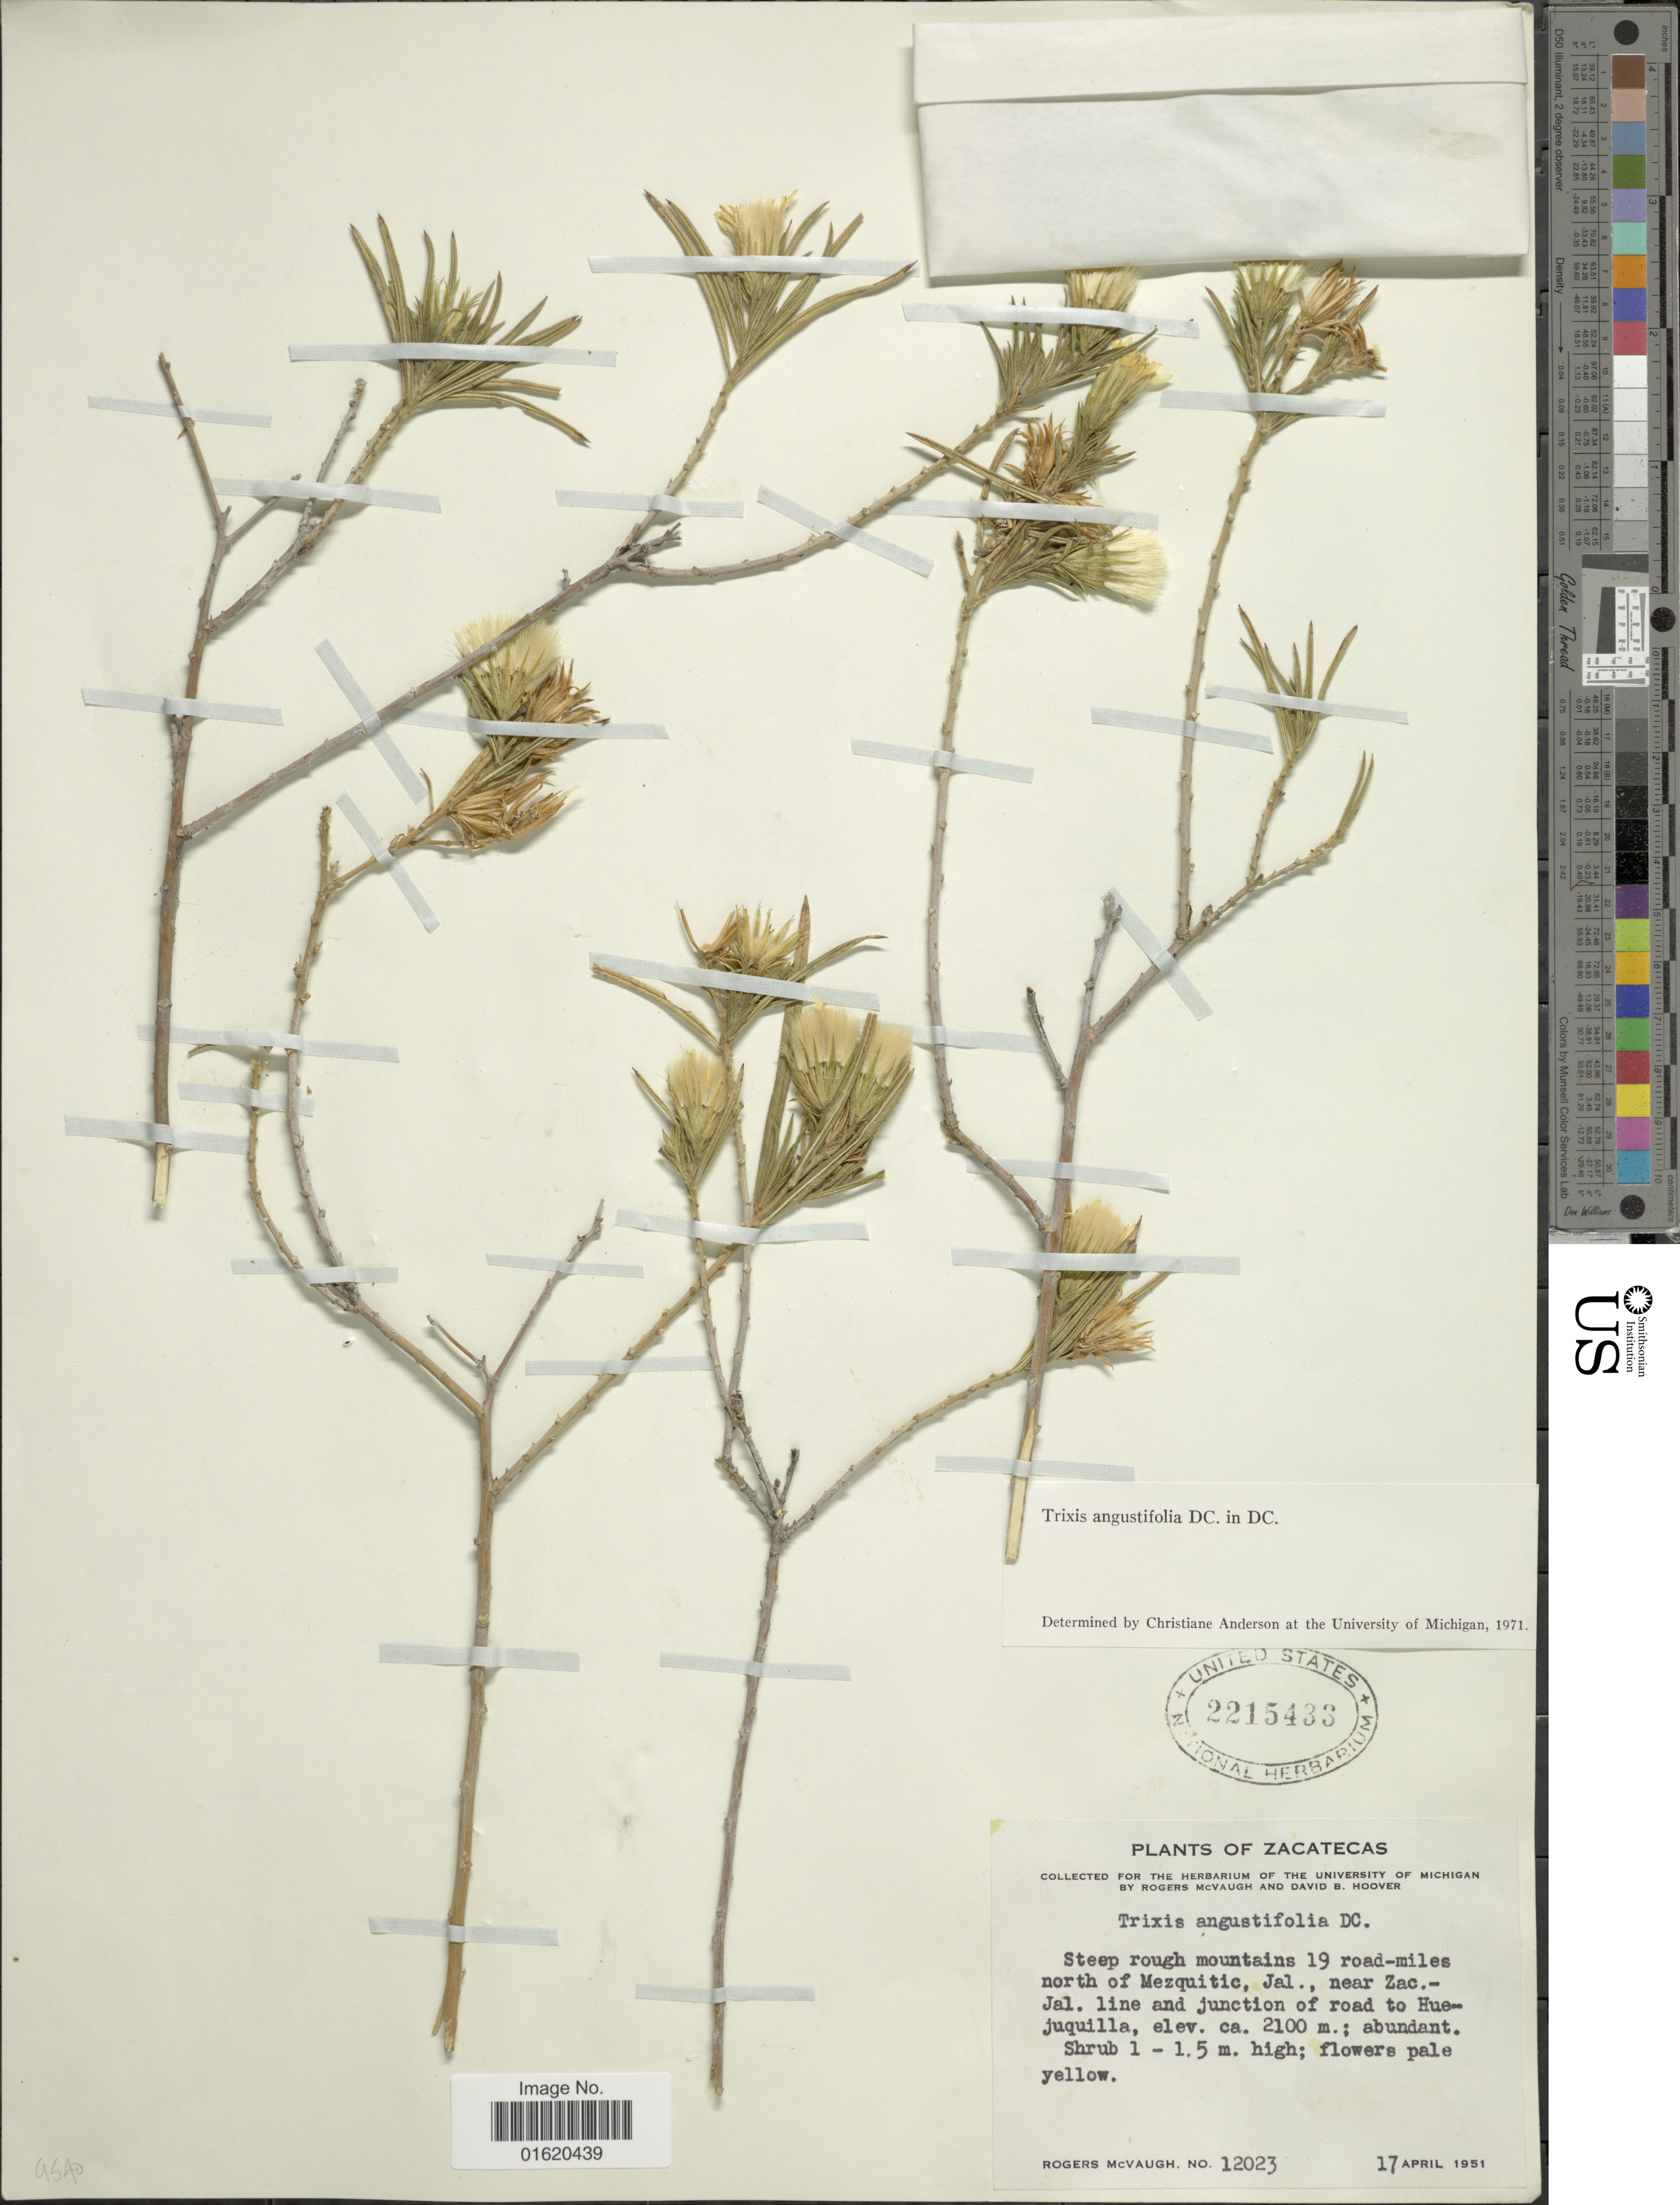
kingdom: Plantae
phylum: Tracheophyta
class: Magnoliopsida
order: Asterales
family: Asteraceae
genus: Trixis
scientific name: Trixis angustifolia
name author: DC.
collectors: R. McVaugh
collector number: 12023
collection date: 1951-04-17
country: Mexico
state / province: Zacatecas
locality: Steeo rough mountains 19 road-miles north of Mezquitic, Jal., near Zac.-jal. line and junction of road to Huejuquila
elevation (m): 2100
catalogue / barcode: US 2215433